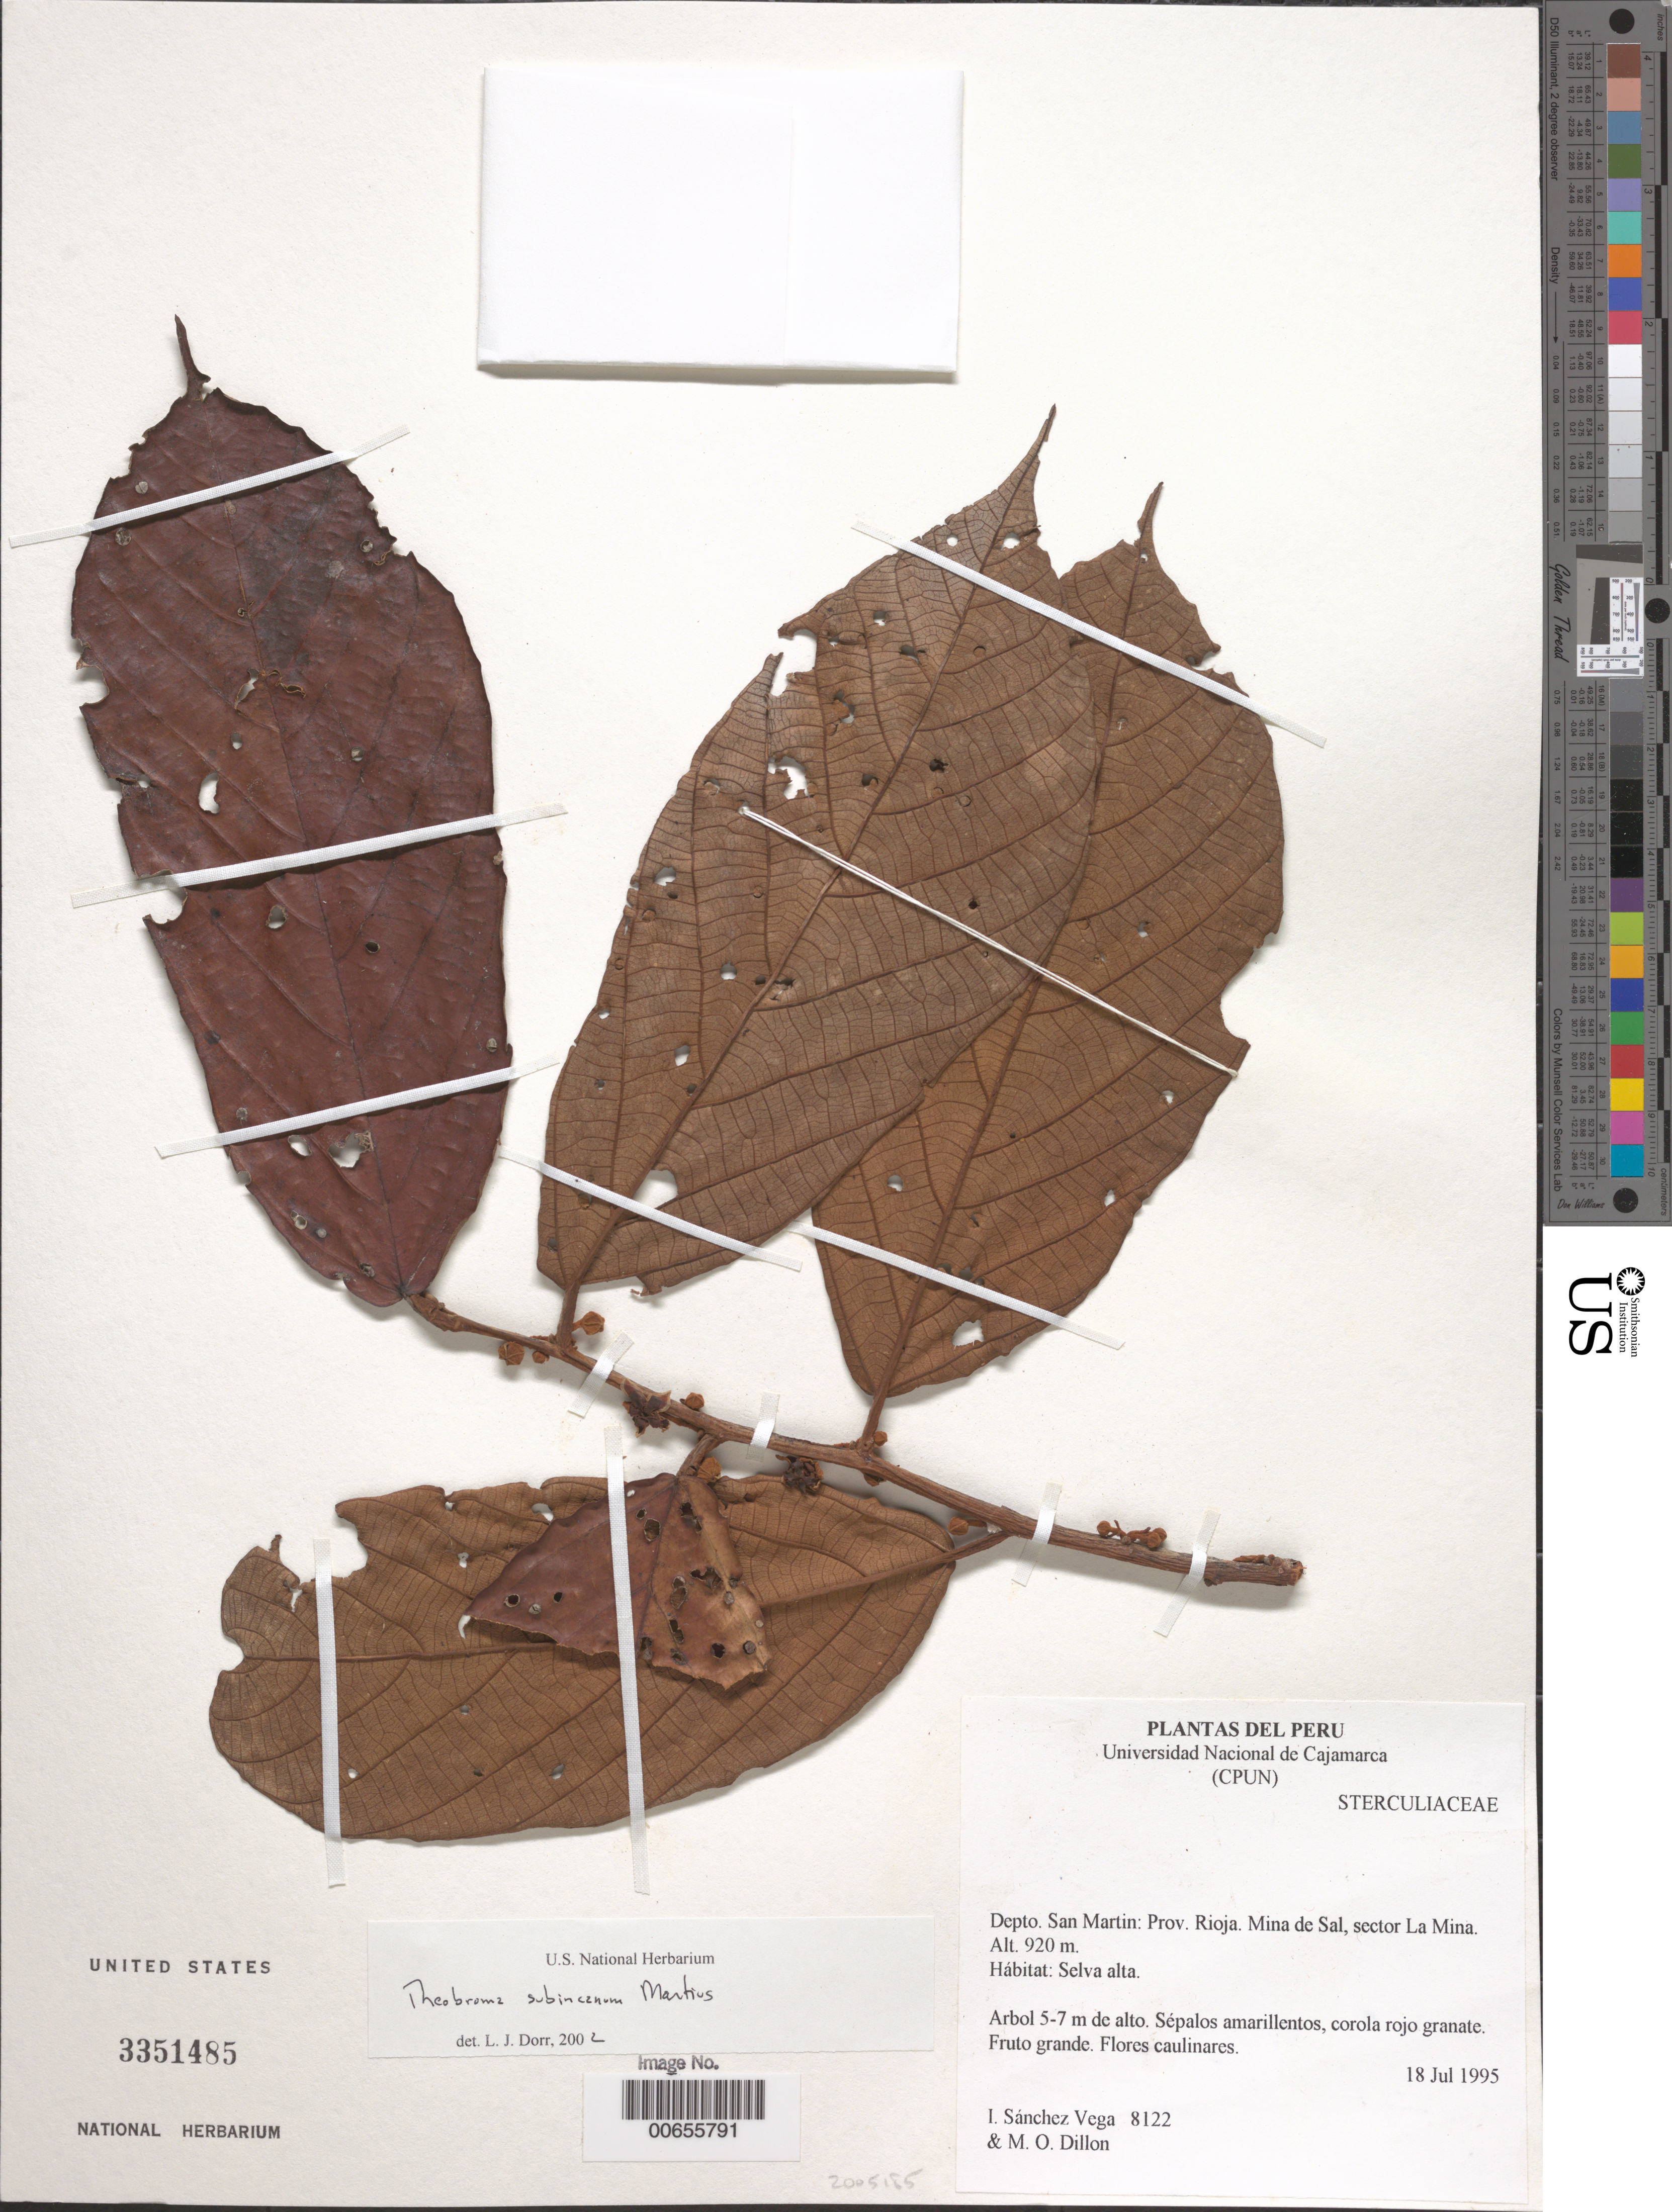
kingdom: Plantae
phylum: Tracheophyta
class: Magnoliopsida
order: Malvales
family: Malvaceae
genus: Theobroma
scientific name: Theobroma subincanum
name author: Mart.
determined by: Dorr, L. J., (BOT), Smithsonian Institution - National Museum of Natural History (UNITED STATES)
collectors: I. M. Sánchez Vega & M. O. Dillon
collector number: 8122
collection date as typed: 18 Jul 1995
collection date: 1995-07-18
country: Peru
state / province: San Martín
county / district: Rioja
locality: Mina de Sal, sector La Mina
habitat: Selva alta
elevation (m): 920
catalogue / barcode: US 3351485